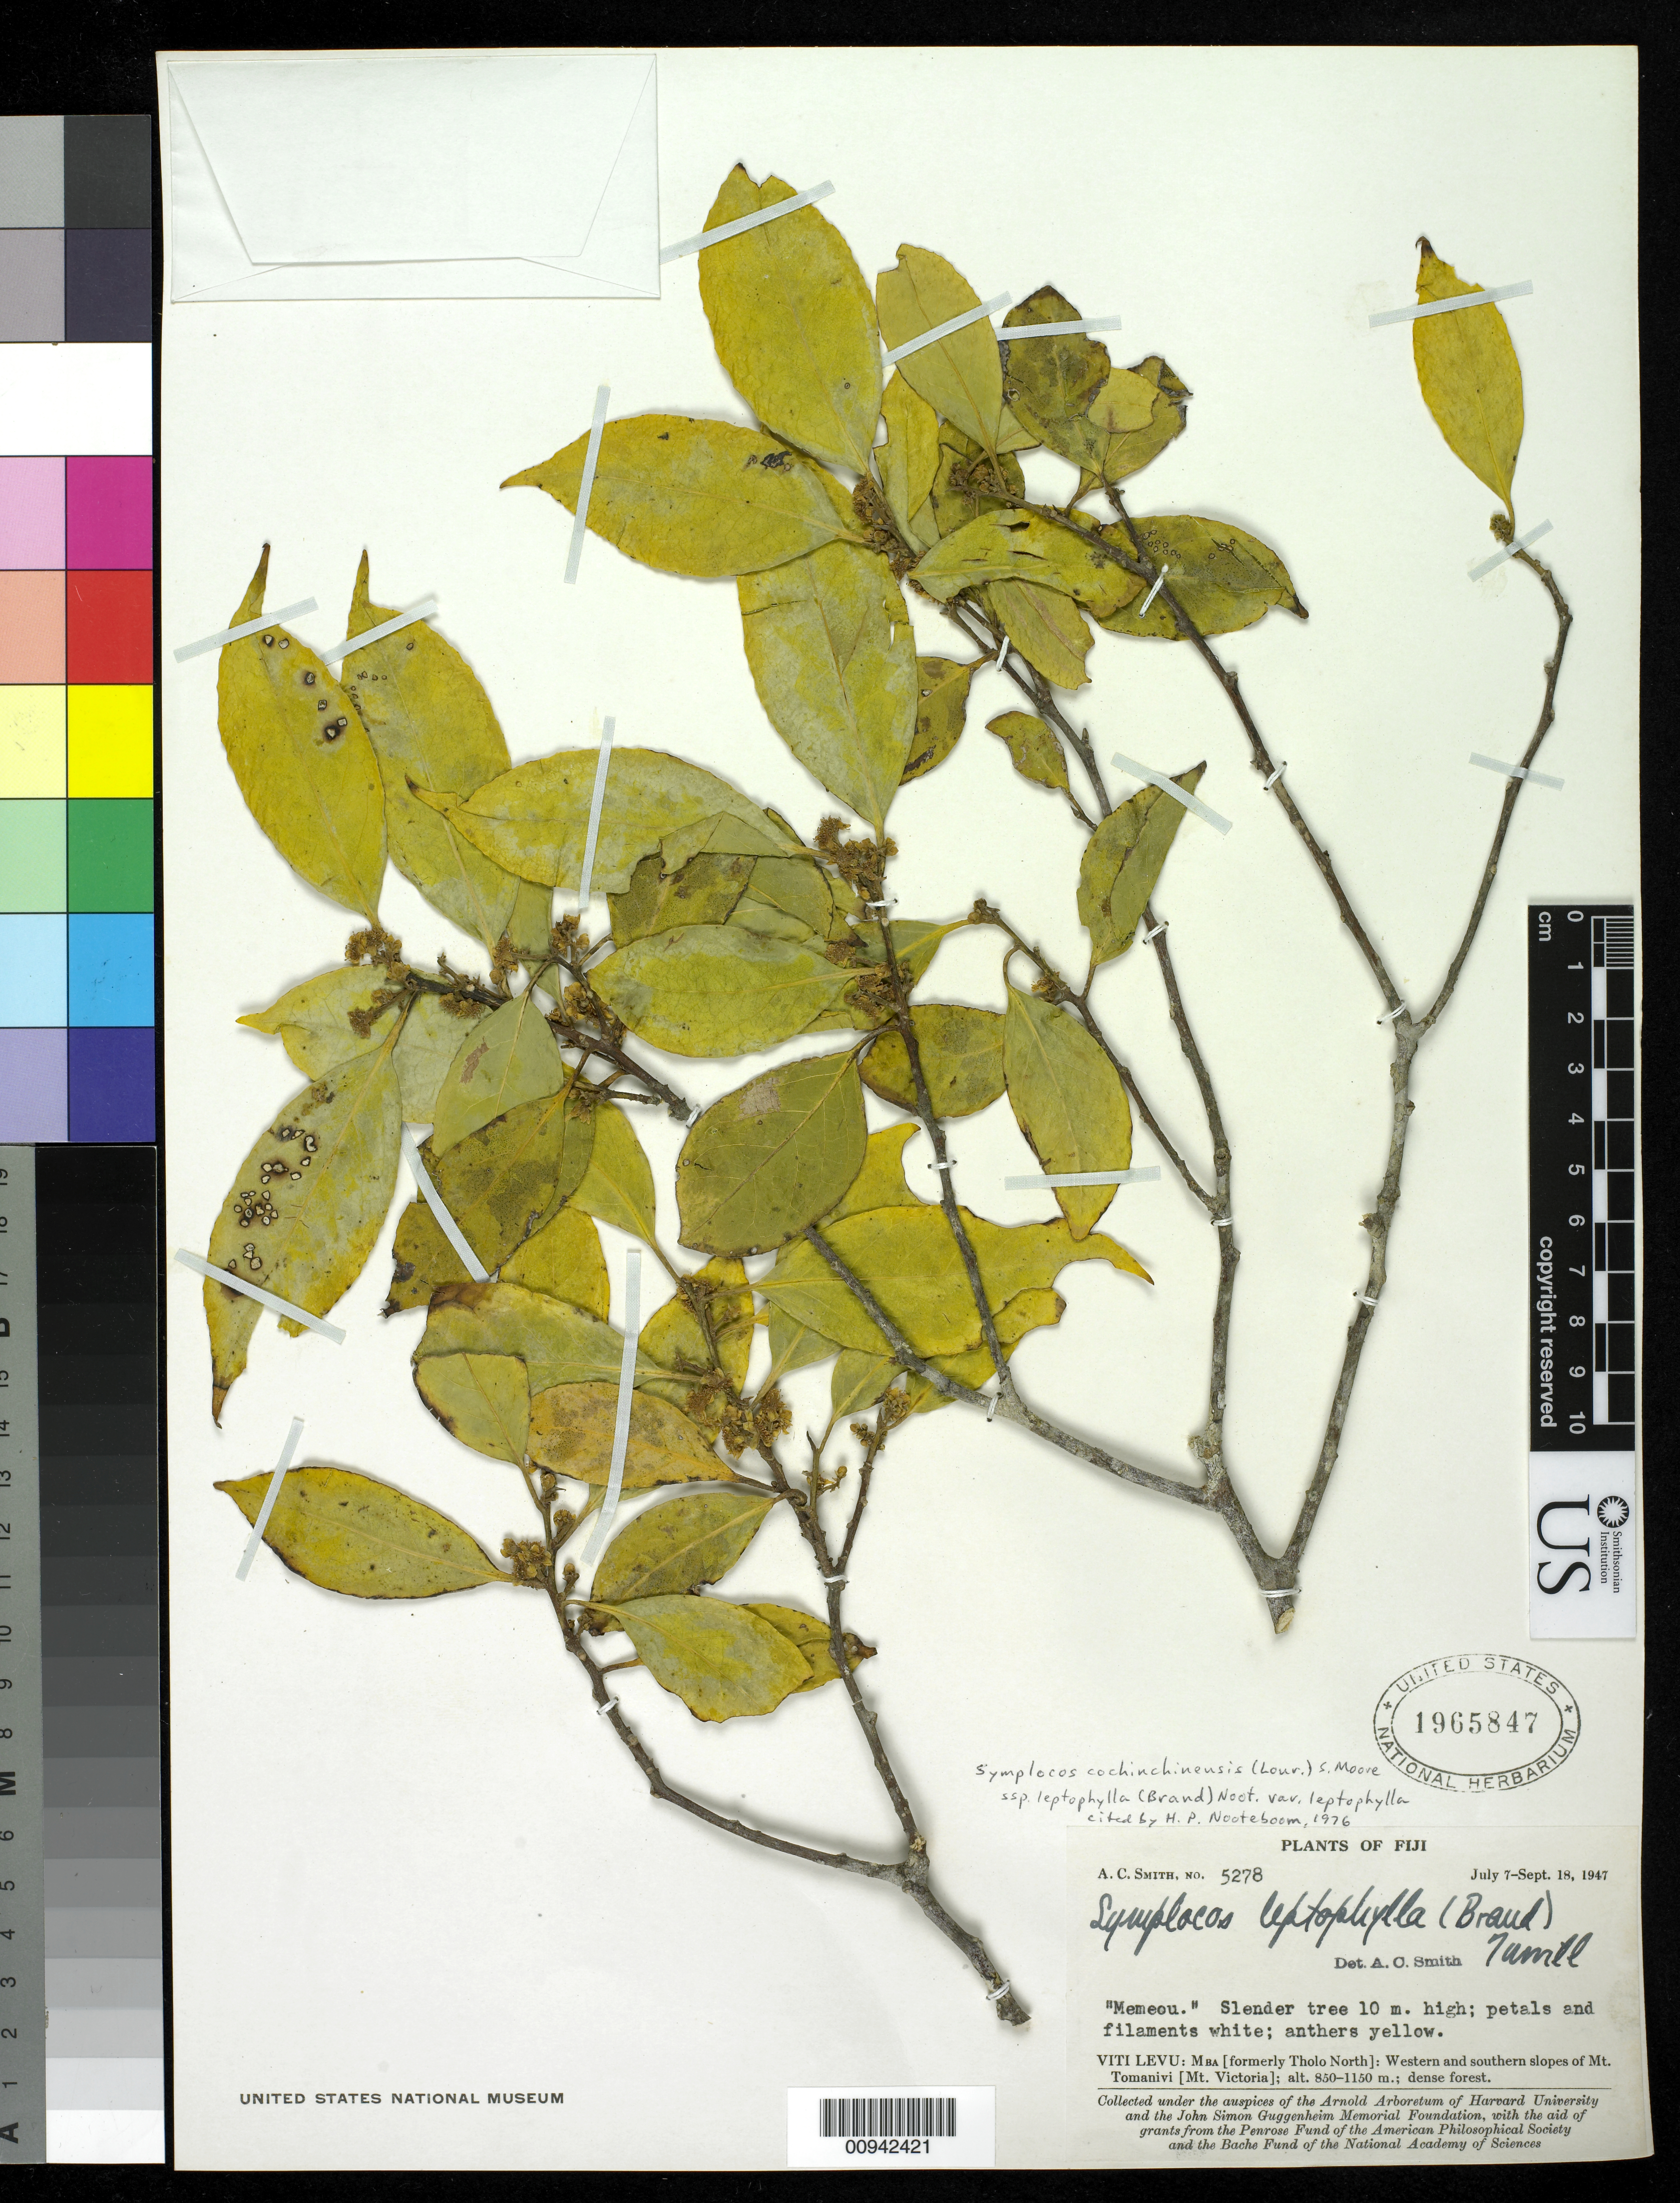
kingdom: Plantae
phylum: Tracheophyta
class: Magnoliopsida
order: Ericales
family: Symplocaceae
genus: Symplocos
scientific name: Symplocos cochinchinensis var. leptophylla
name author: (Brand) Noot.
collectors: C. A. Smith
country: Fiji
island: Viti Levu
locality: Mba (formerly Tholo North); Western and southern slopes of Mt. Tomanivi (Mt. Victoria)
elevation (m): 850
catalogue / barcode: US 1965847